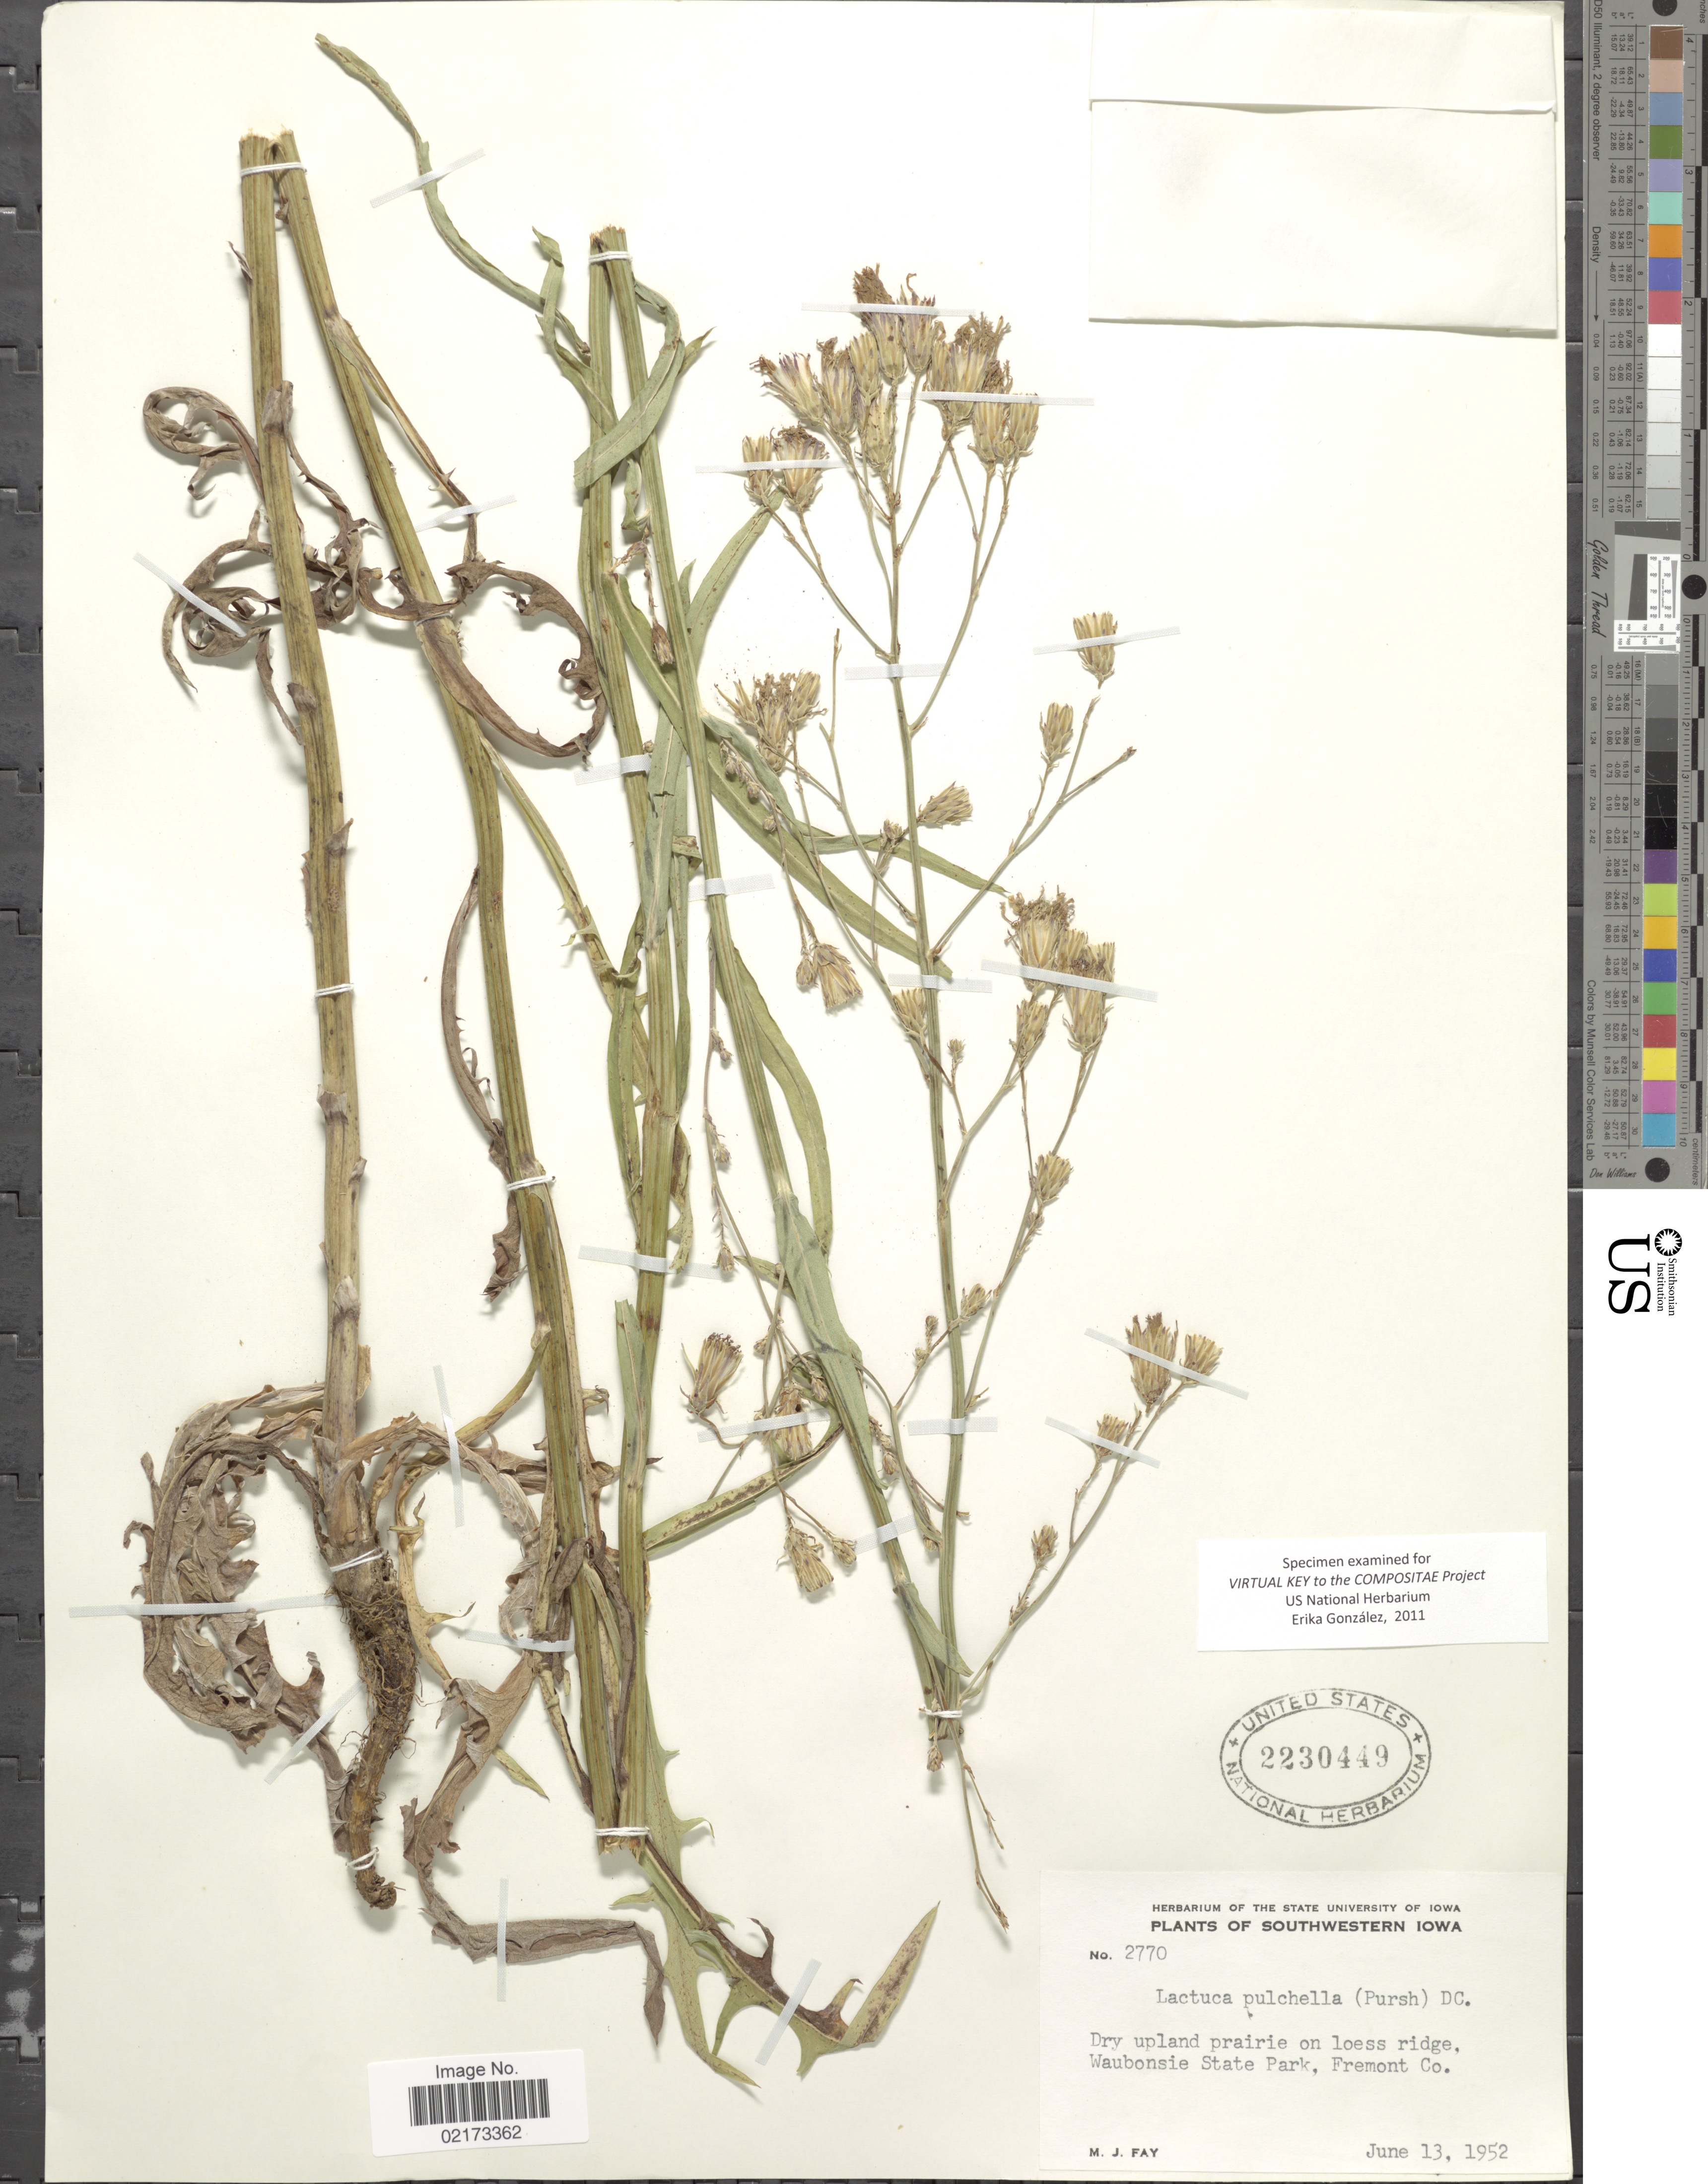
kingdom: Plantae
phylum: Tracheophyta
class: Magnoliopsida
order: Asterales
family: Asteraceae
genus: Lactuca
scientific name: Lactuca tatarica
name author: (L.) C.A. Mey.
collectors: M. Fay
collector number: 2770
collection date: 1952-06-13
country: United States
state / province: Iowa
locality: Southwestern Iowa, Waubonsie State Park, Fremont Co.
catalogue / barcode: US 2230449